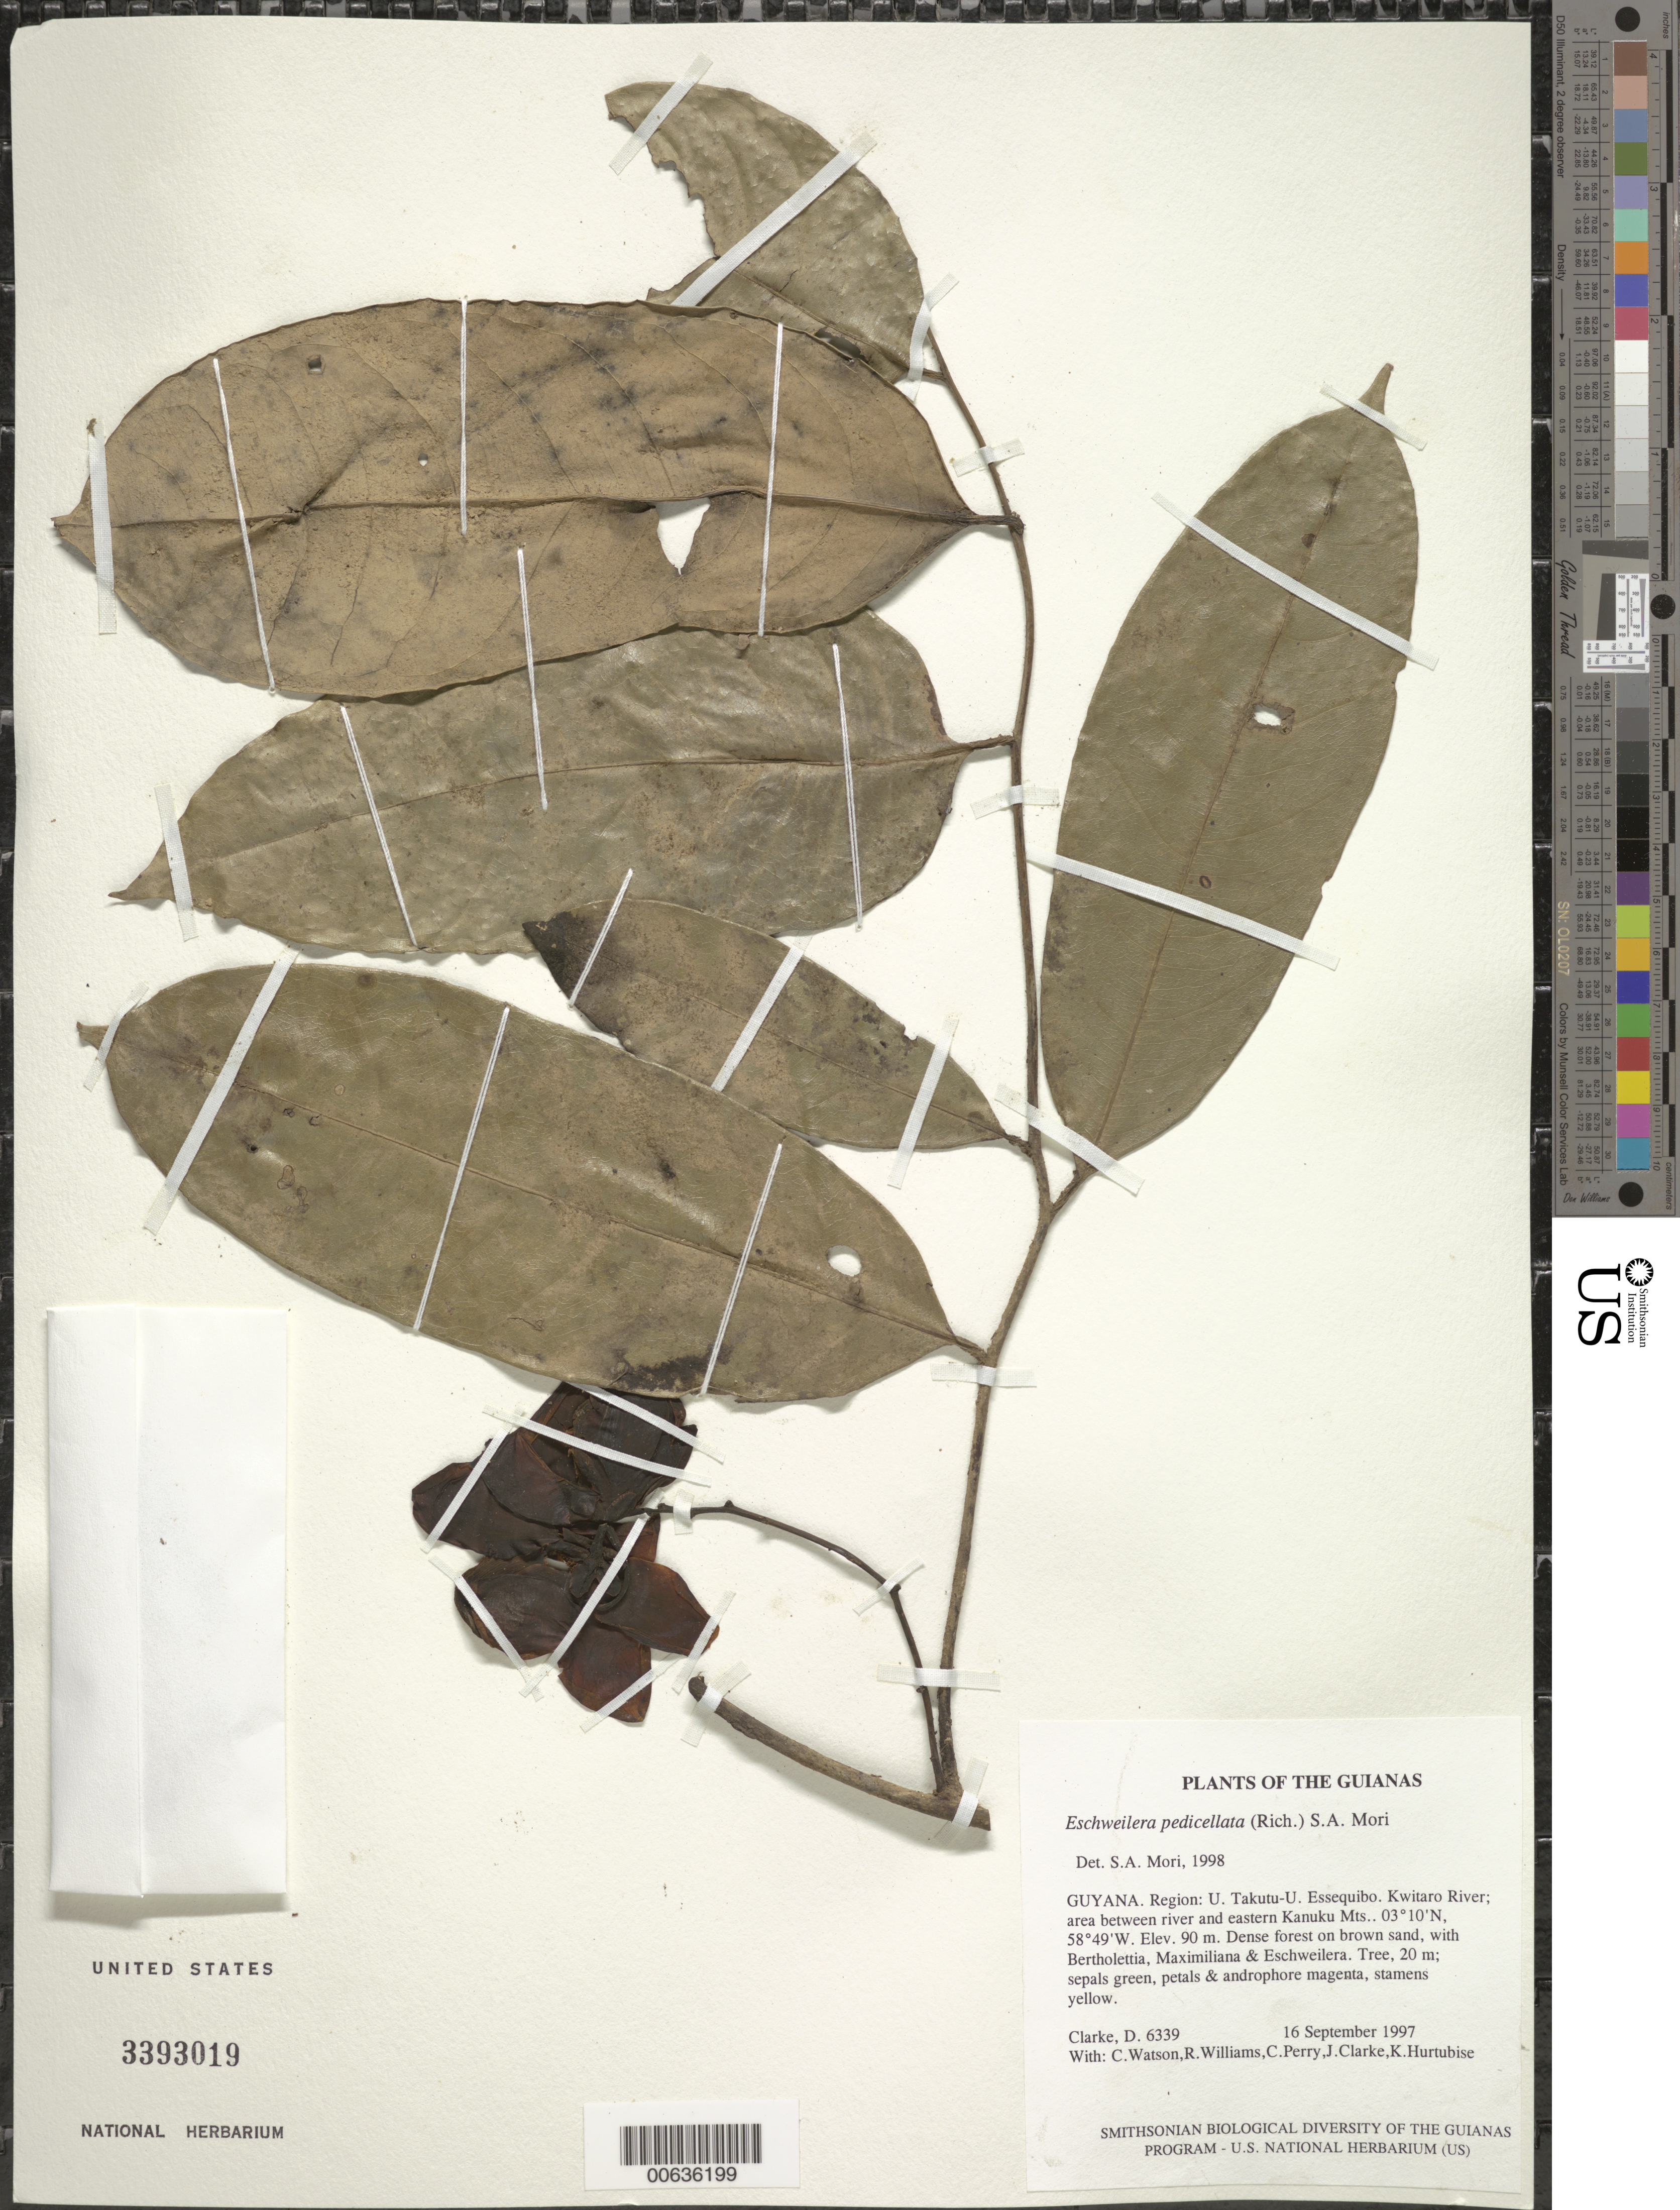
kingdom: Plantae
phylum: Tracheophyta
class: Magnoliopsida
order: Ericales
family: Lecythidaceae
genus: Eschweilera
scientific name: Eschweilera pedicellata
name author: (Rich.) S.A. Mori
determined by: Mori, Scott A.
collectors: H. D. Clarke, C. Watson, R. Williams, C. Perry, J. Clarke & K. Hurtubise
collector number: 6339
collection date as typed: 16 September 1997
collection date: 1997-09-16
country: Guyana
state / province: U. Takutu-U. Essequibo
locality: Kwitaro River; area between river and eastern Kanuku Mts.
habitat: Dense forest on brown sand, with Bertholettia, Maximiliana & Eschweilera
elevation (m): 90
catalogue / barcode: US 3393019